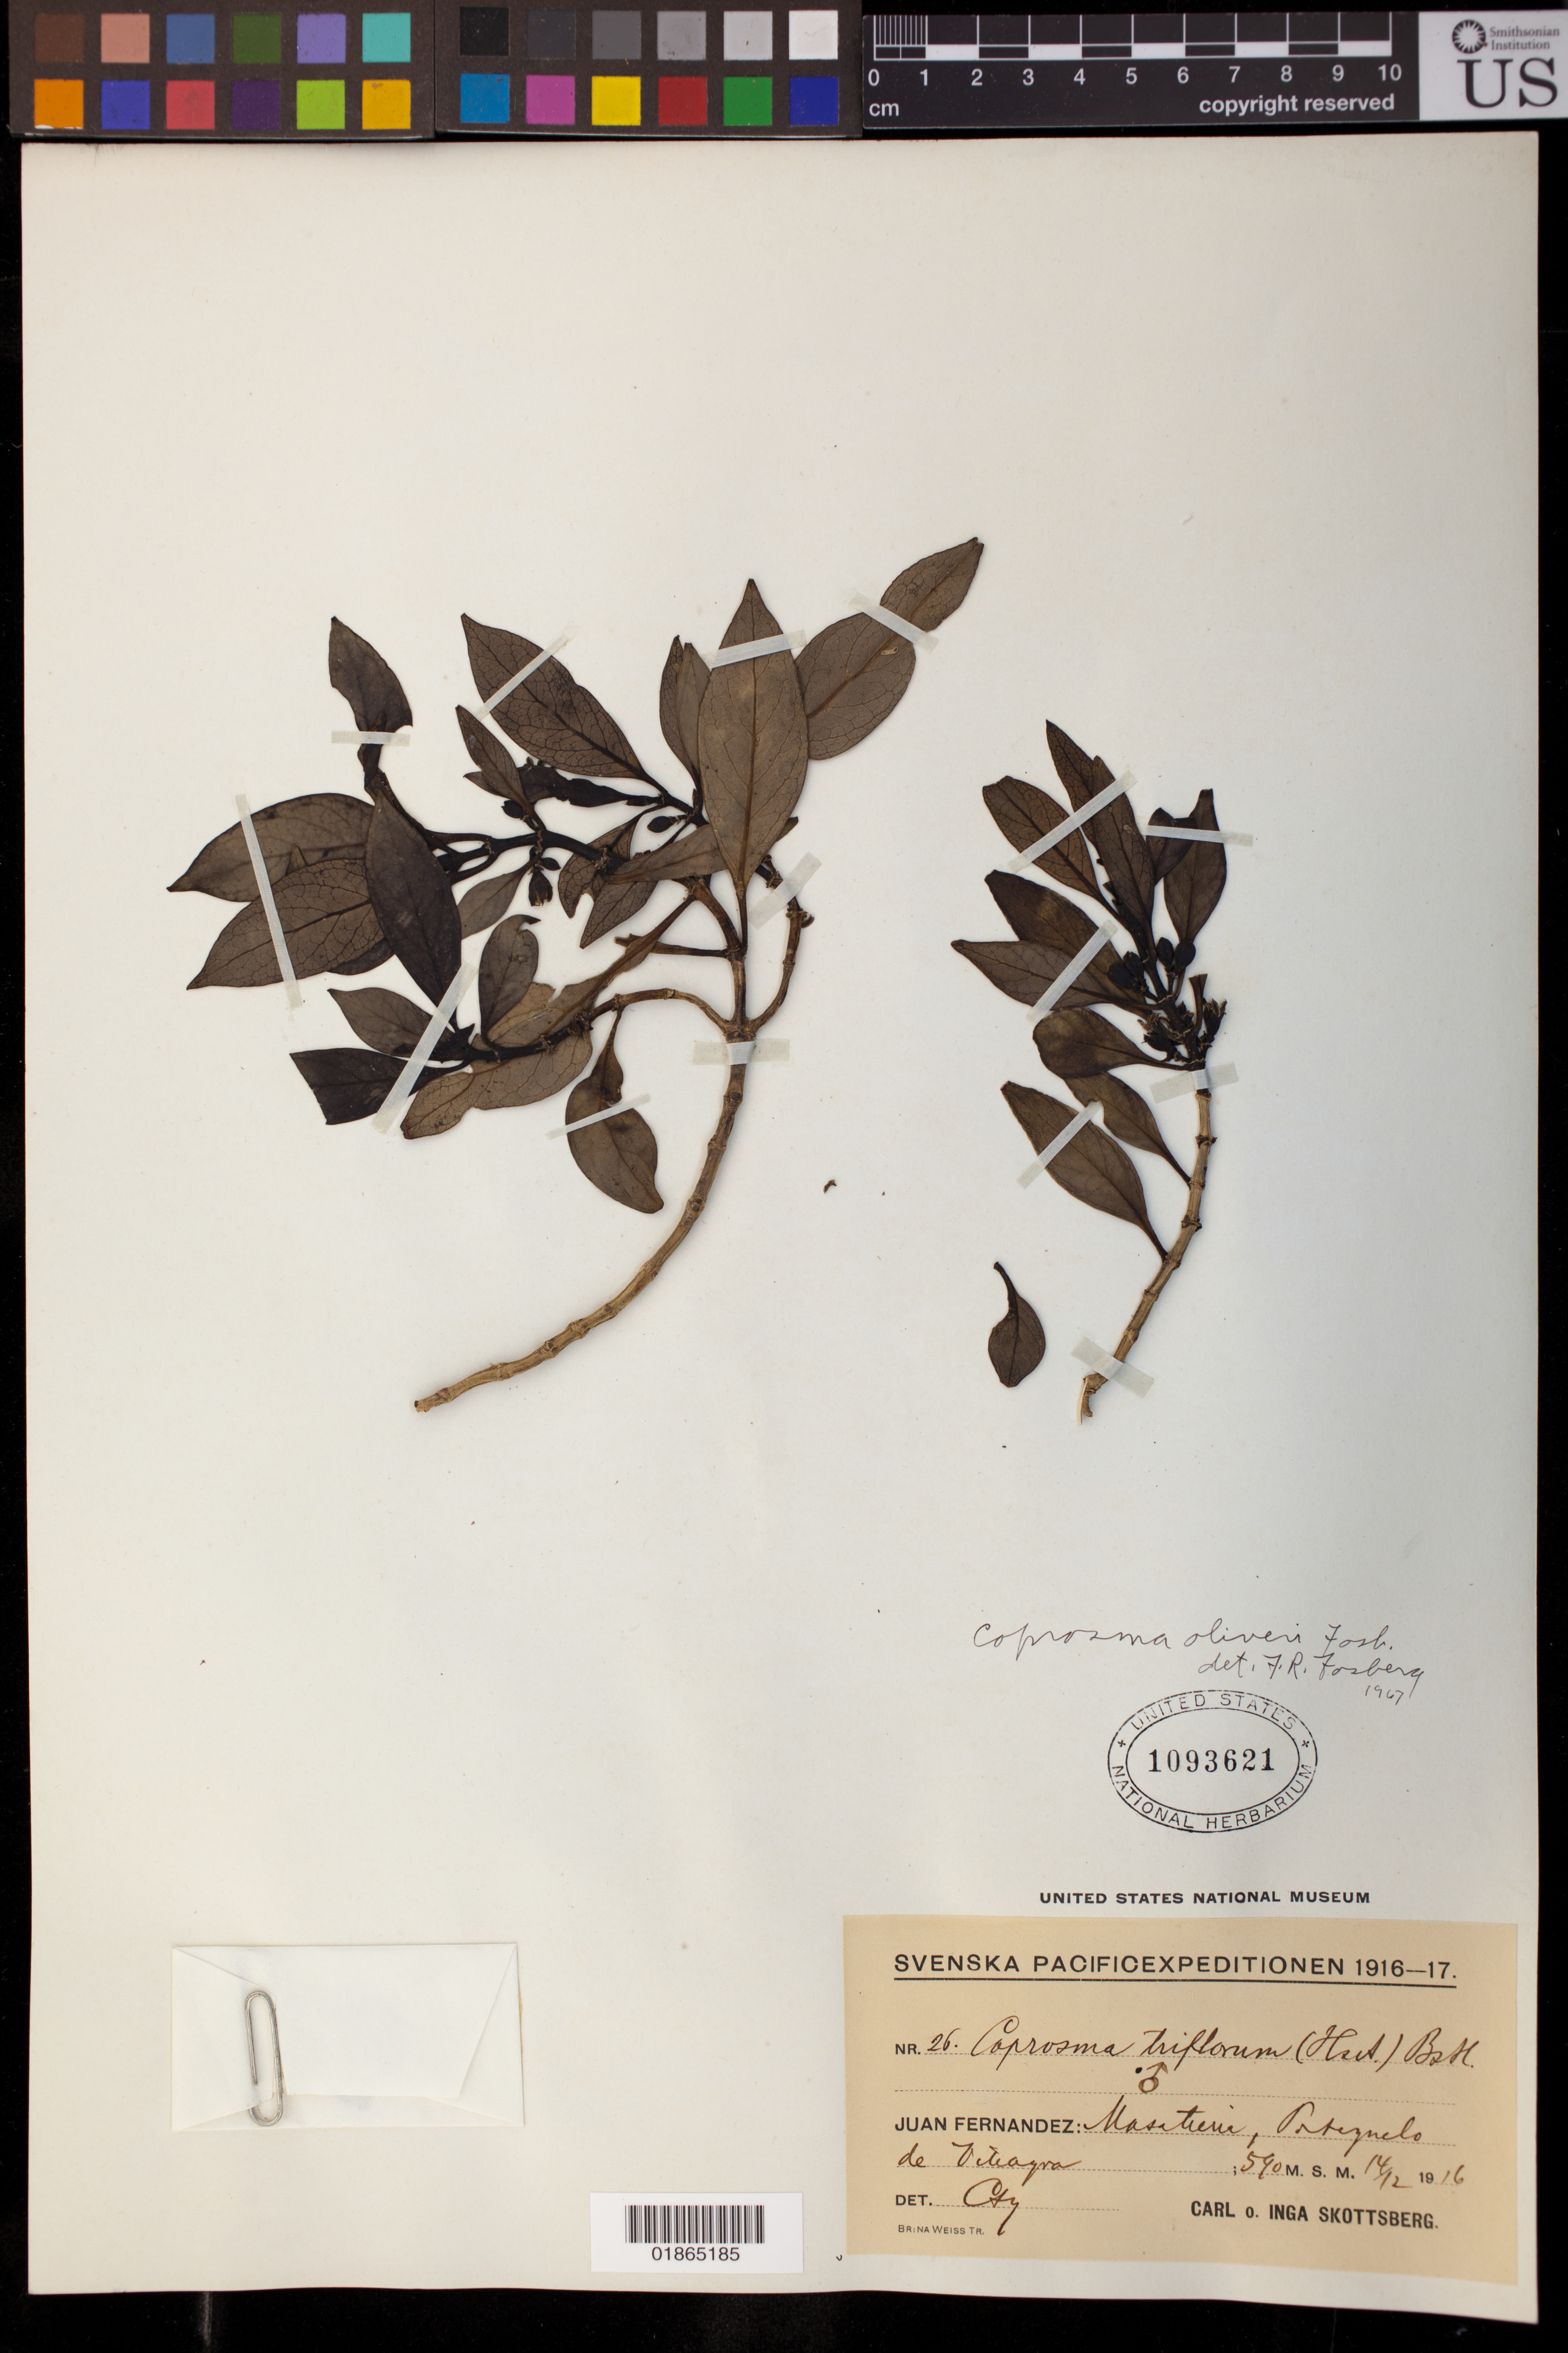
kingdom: Plantae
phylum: Tracheophyta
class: Magnoliopsida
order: Gentianales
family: Rubiaceae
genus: Coprosma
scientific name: Coprosma oliveri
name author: Fosberg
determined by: Fosberg, F. R.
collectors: C. Skottsberg & I. Skottsberg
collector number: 26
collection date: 1916-12-14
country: Chile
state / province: Valparaíso (V)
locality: Juan Fernandez: Masatierra, Portezuelo de Villagra.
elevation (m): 590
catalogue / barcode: US 1093621